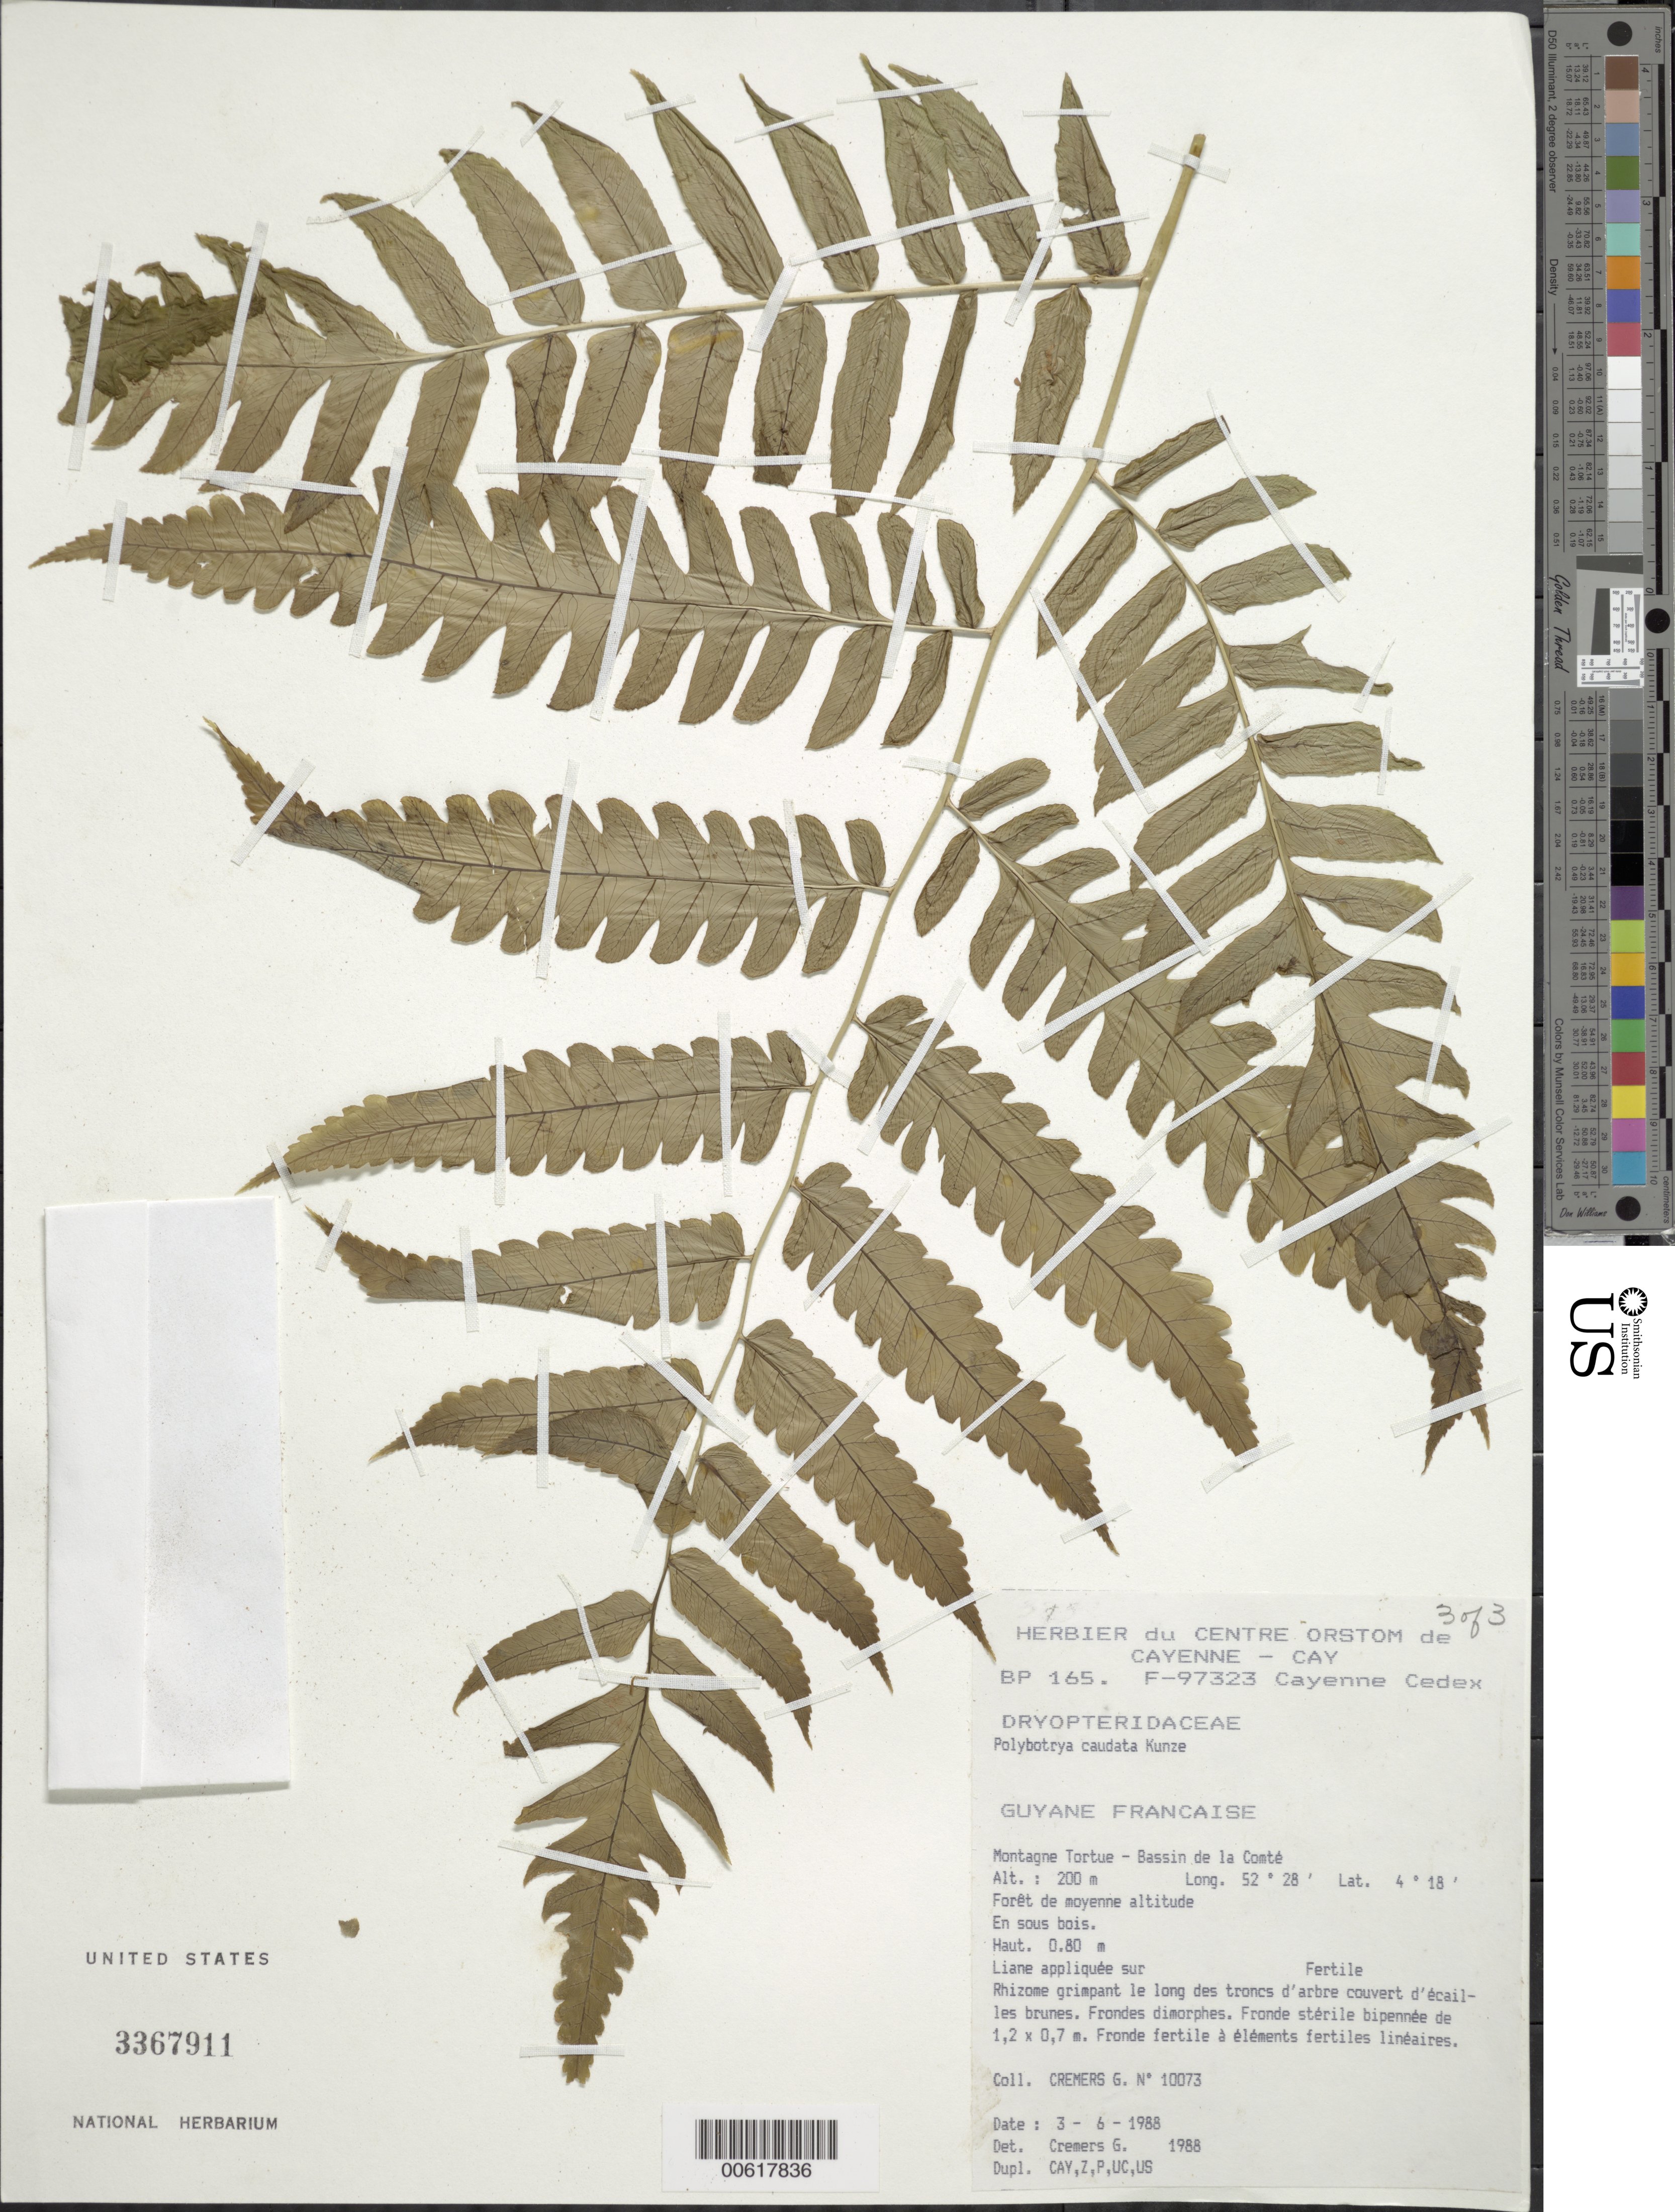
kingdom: Plantae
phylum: Tracheophyta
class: Polypodiopsida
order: Polypodiales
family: Dryopteridaceae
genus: Polybotrya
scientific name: Polybotrya caudata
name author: Kunze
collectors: G. Cremers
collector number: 10073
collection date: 1988-06-03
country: French Guiana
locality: Guyane Francaise. Montagne Tortue-Bassin de la Comte.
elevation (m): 200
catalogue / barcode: US 3367911